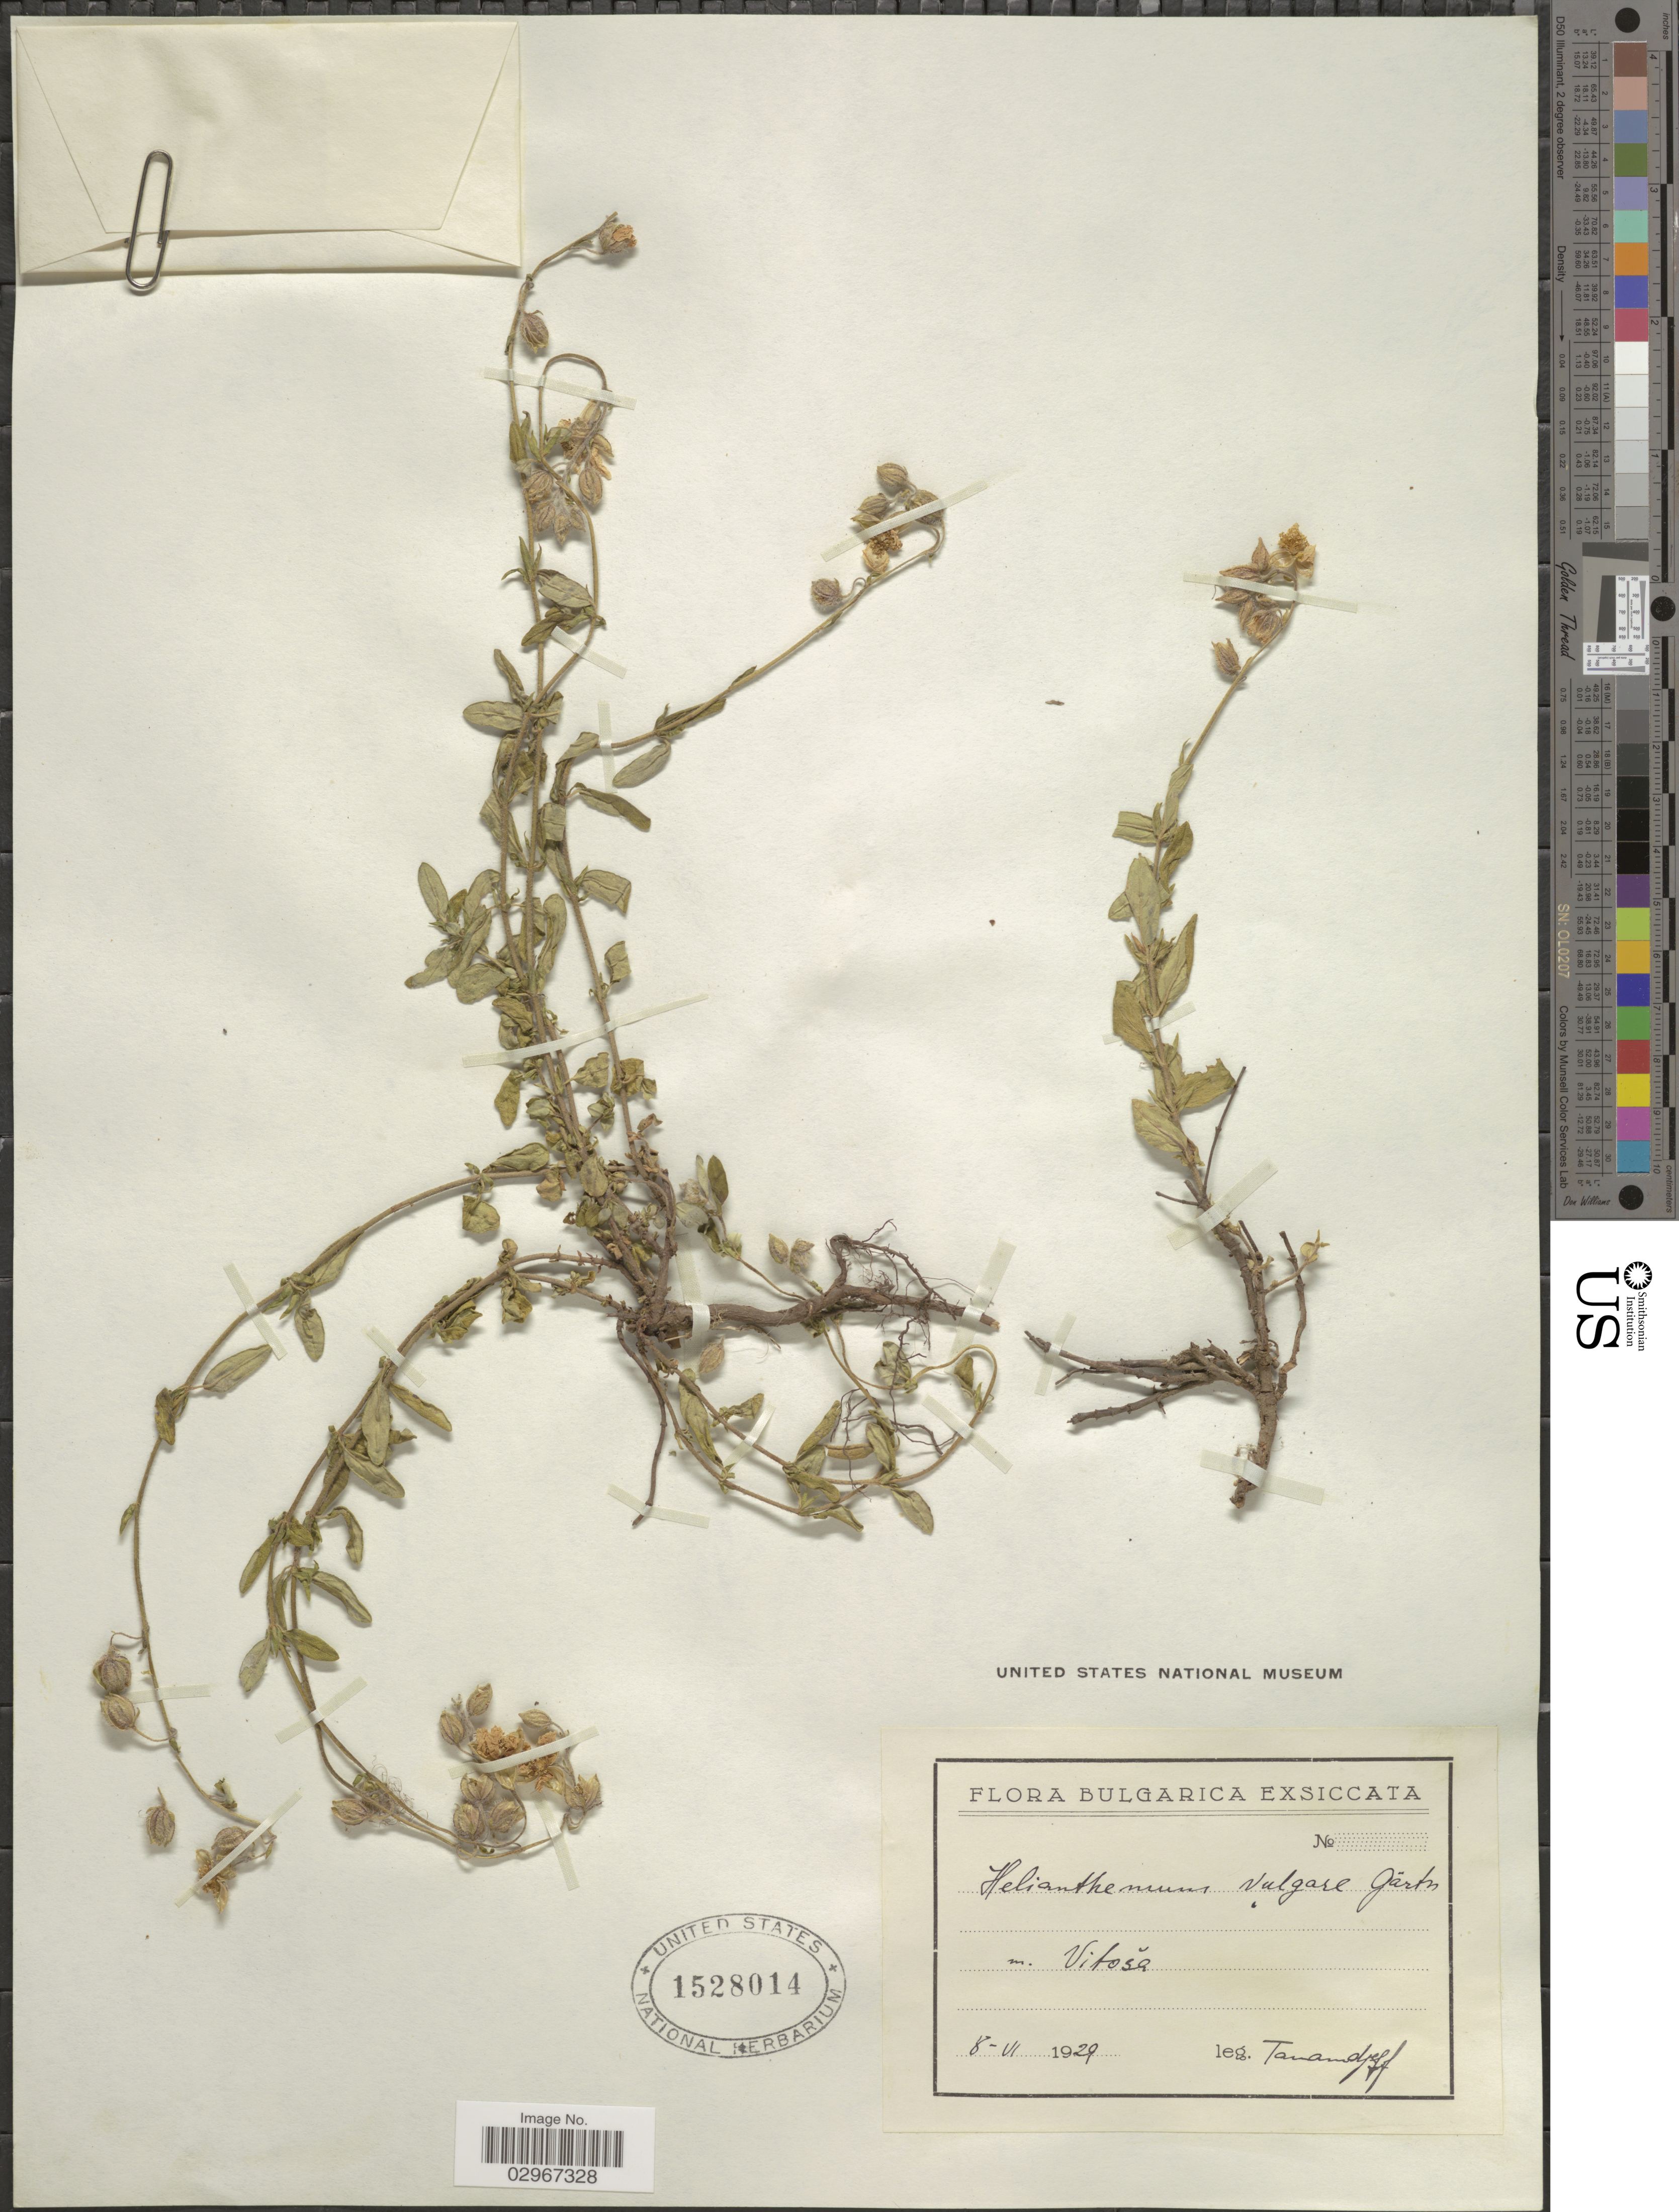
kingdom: Plantae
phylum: Tracheophyta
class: Magnoliopsida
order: Malvales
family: Cistaceae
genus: Helianthemum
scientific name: Helianthemum vulgare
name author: Gaertn.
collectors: -. Tanandjeff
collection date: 1929-06-08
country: Bulgaria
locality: Bulgarica, Vitosa.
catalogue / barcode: US 1528014